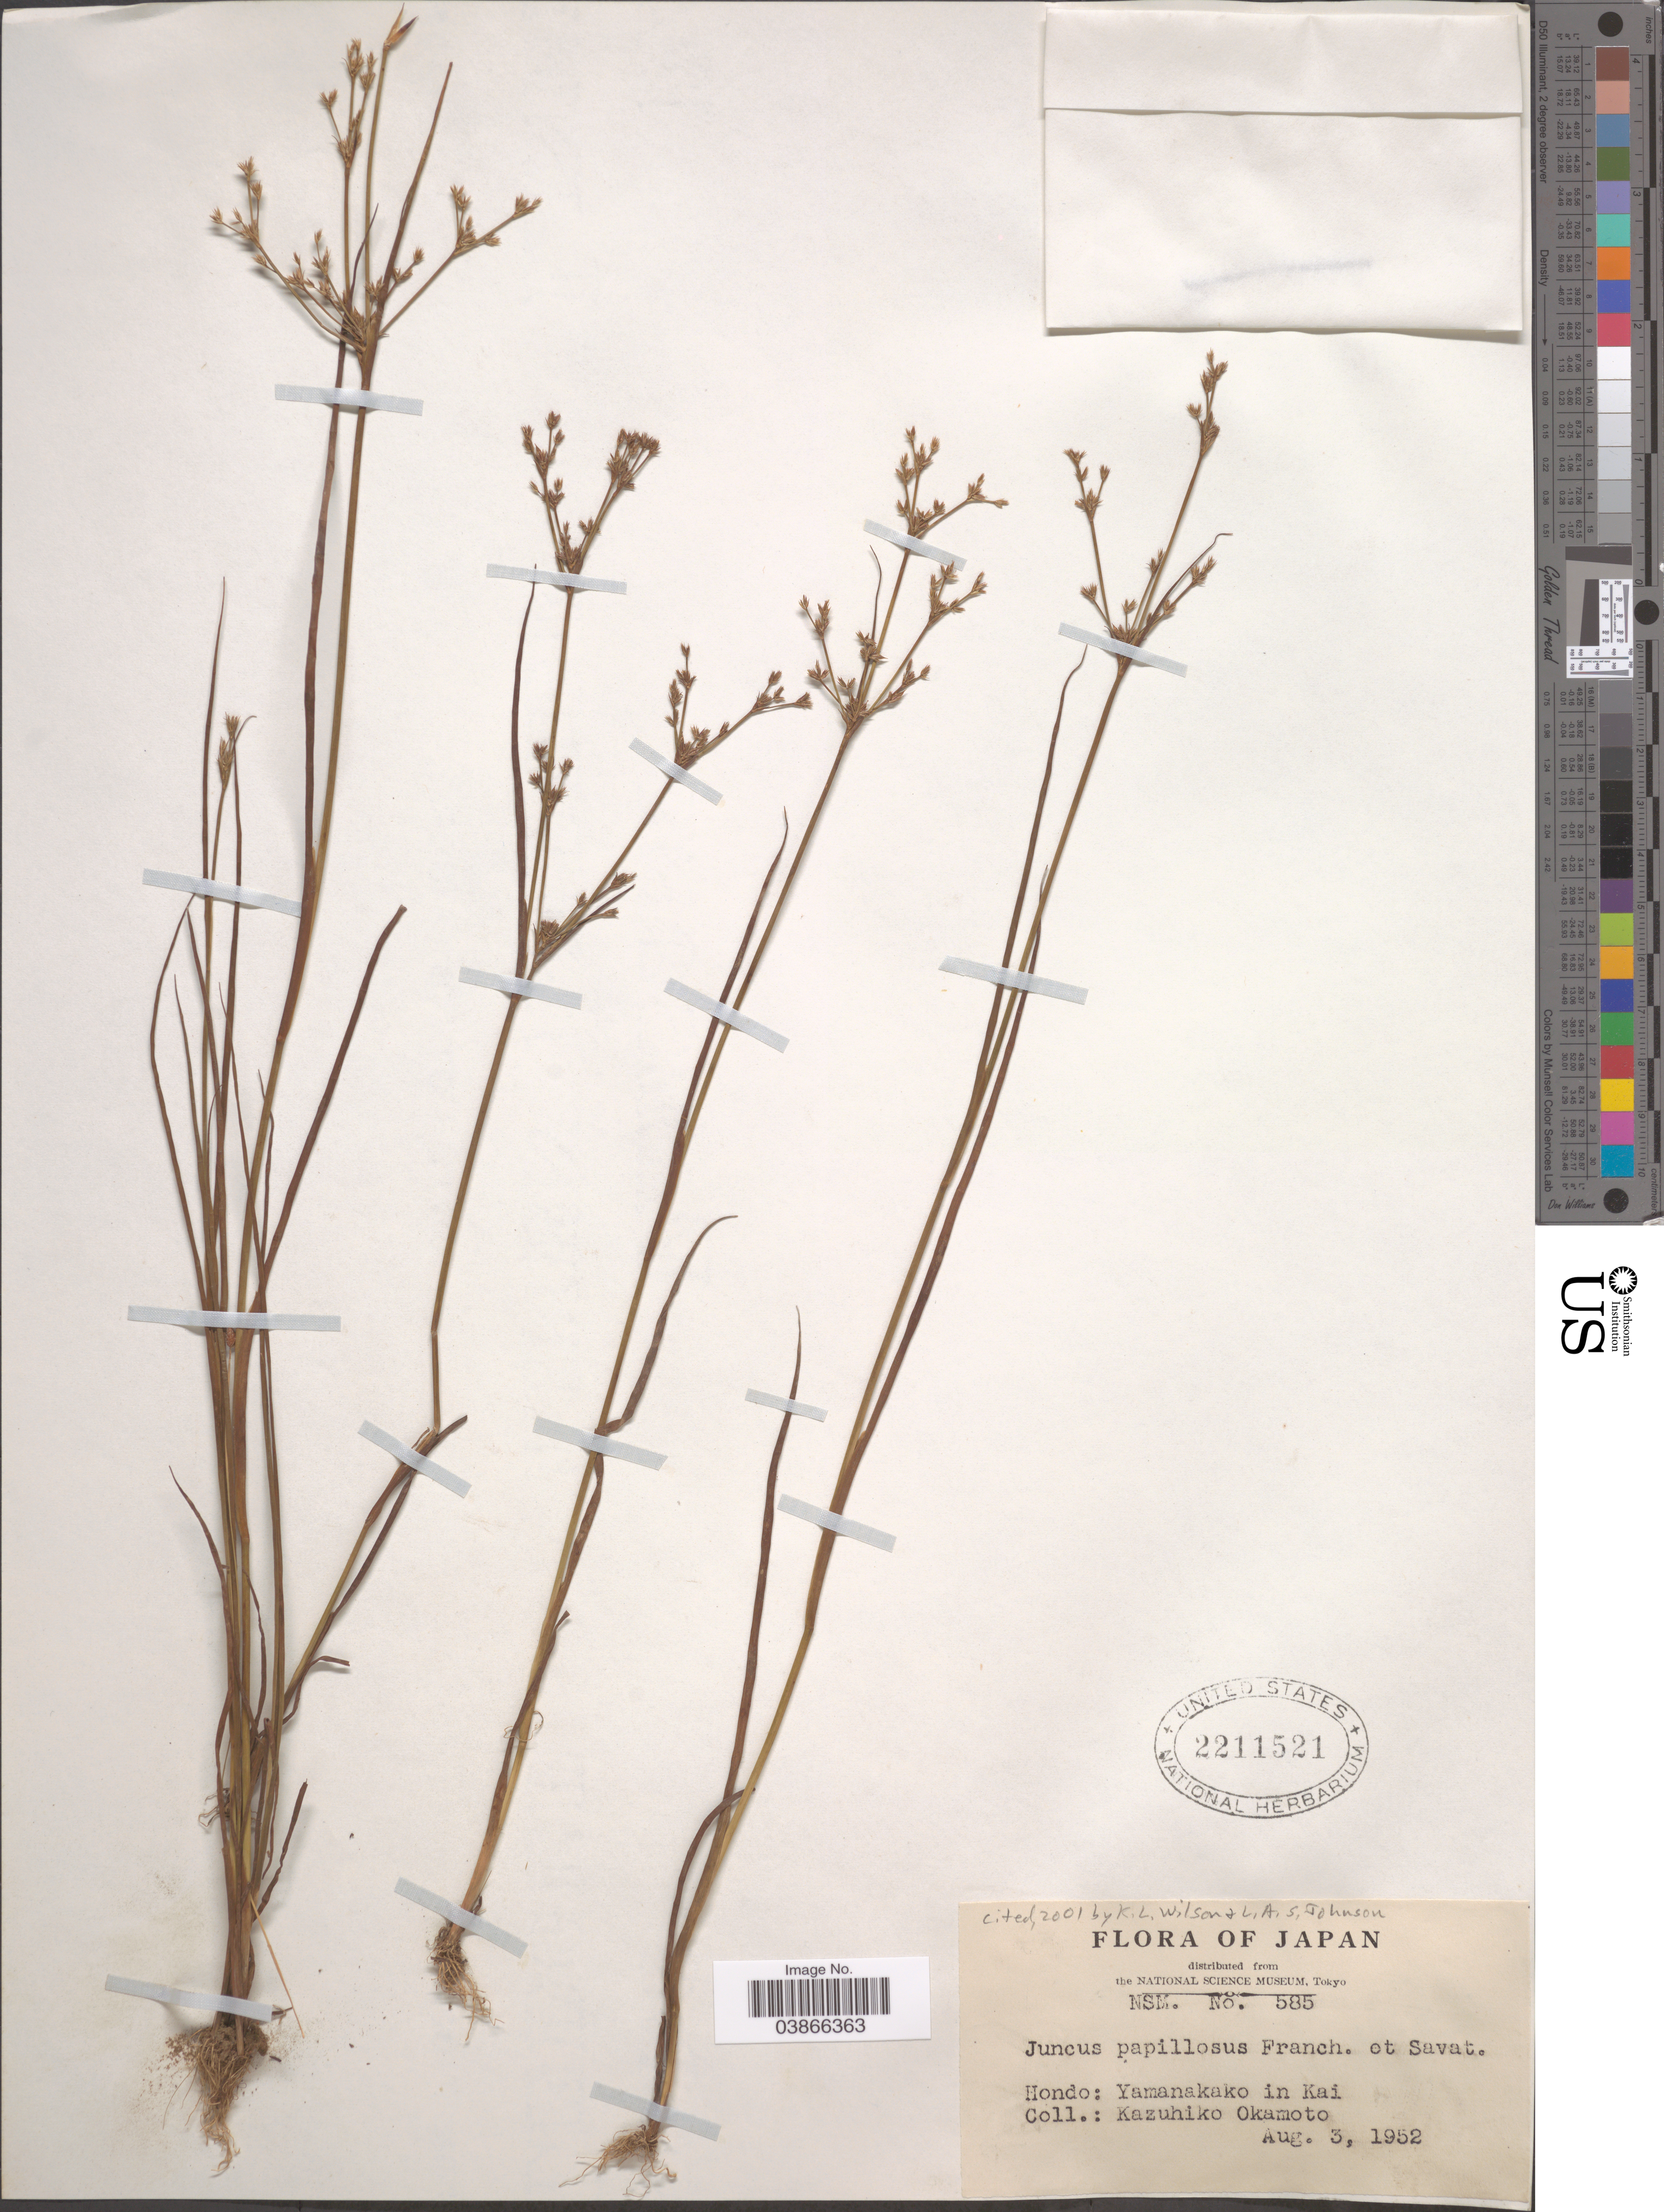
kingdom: Plantae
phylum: Tracheophyta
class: Liliopsida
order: Poales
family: Juncaceae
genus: Juncus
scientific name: Juncus papillosus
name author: Franch. & Sav.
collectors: K. Okamoto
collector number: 585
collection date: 1952-08-03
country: Japan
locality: Hondo: Yamanakako in Kai.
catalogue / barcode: US 2211521